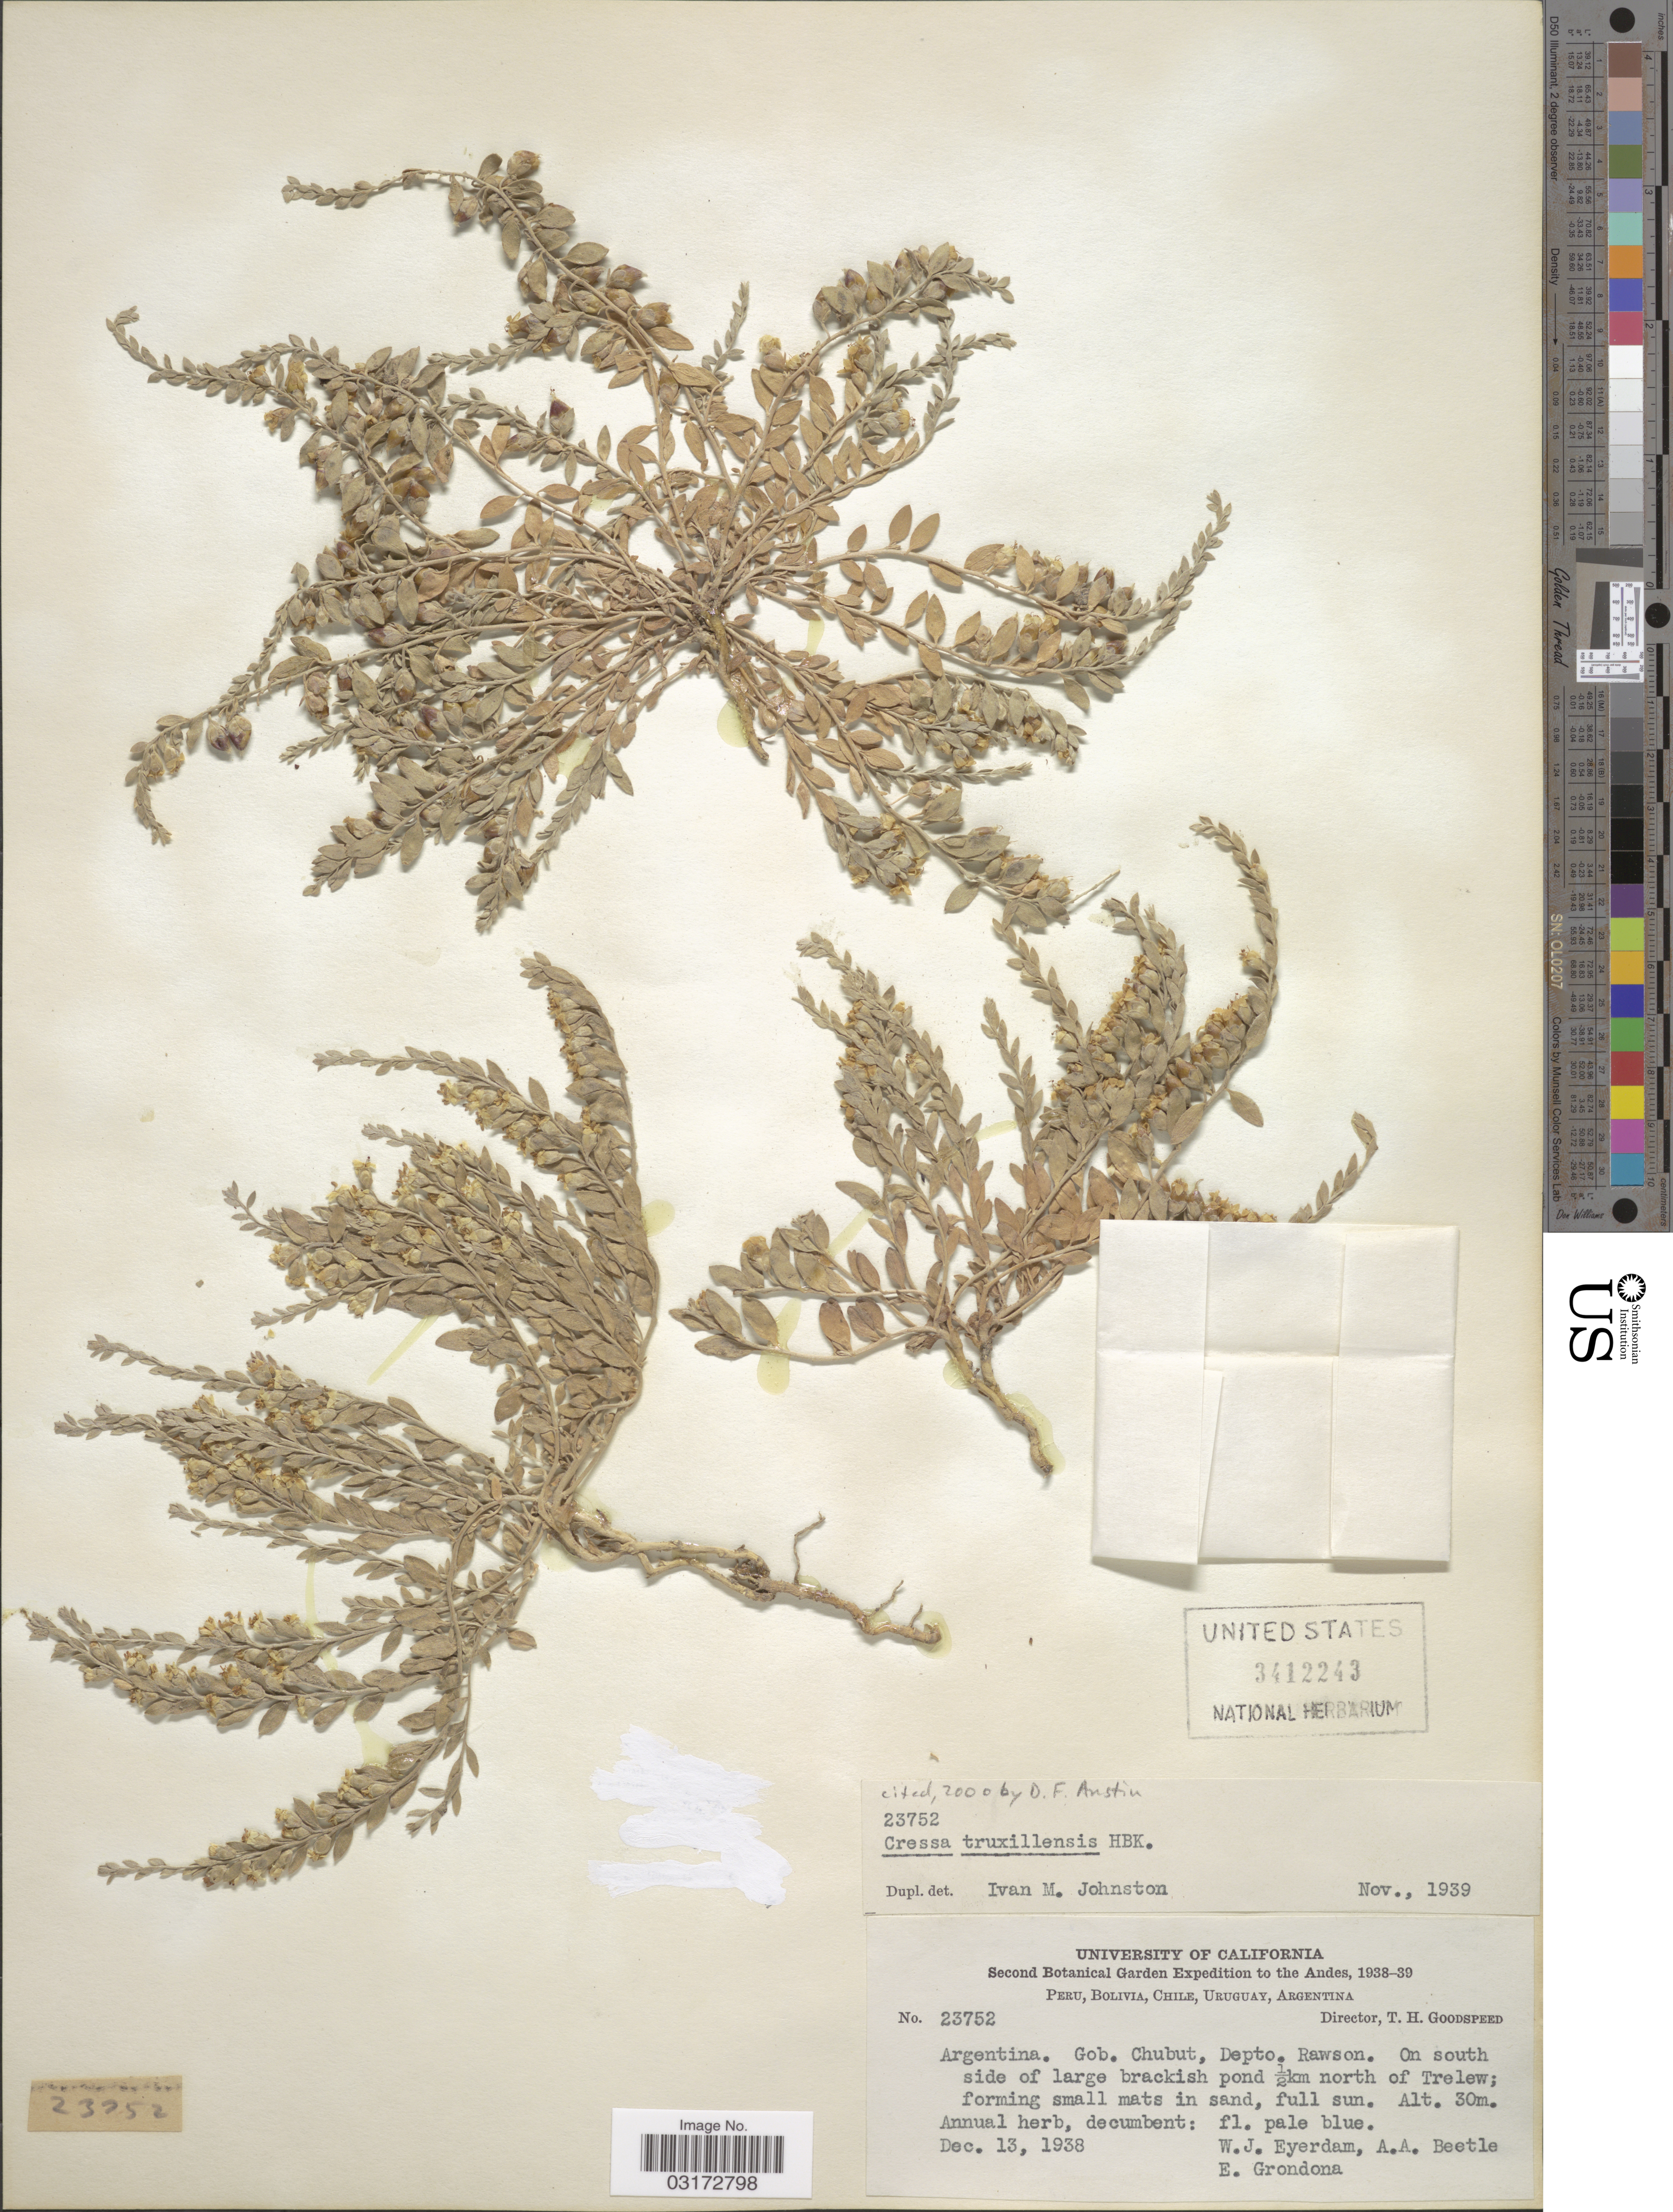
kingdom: Plantae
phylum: Tracheophyta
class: Magnoliopsida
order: Solanales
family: Convolvulaceae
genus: Cressa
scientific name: Cressa truxillensis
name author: Kunth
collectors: W. J. Eyerdam, A. A. Beetle & E. Grondona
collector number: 23752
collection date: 1938-12-13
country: Argentina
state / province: Chubut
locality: The Andes, Gob. Chubut, Depto. Rawson. On south side of large brackish pond ½km north of Trelew.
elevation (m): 30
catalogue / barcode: US 3412243